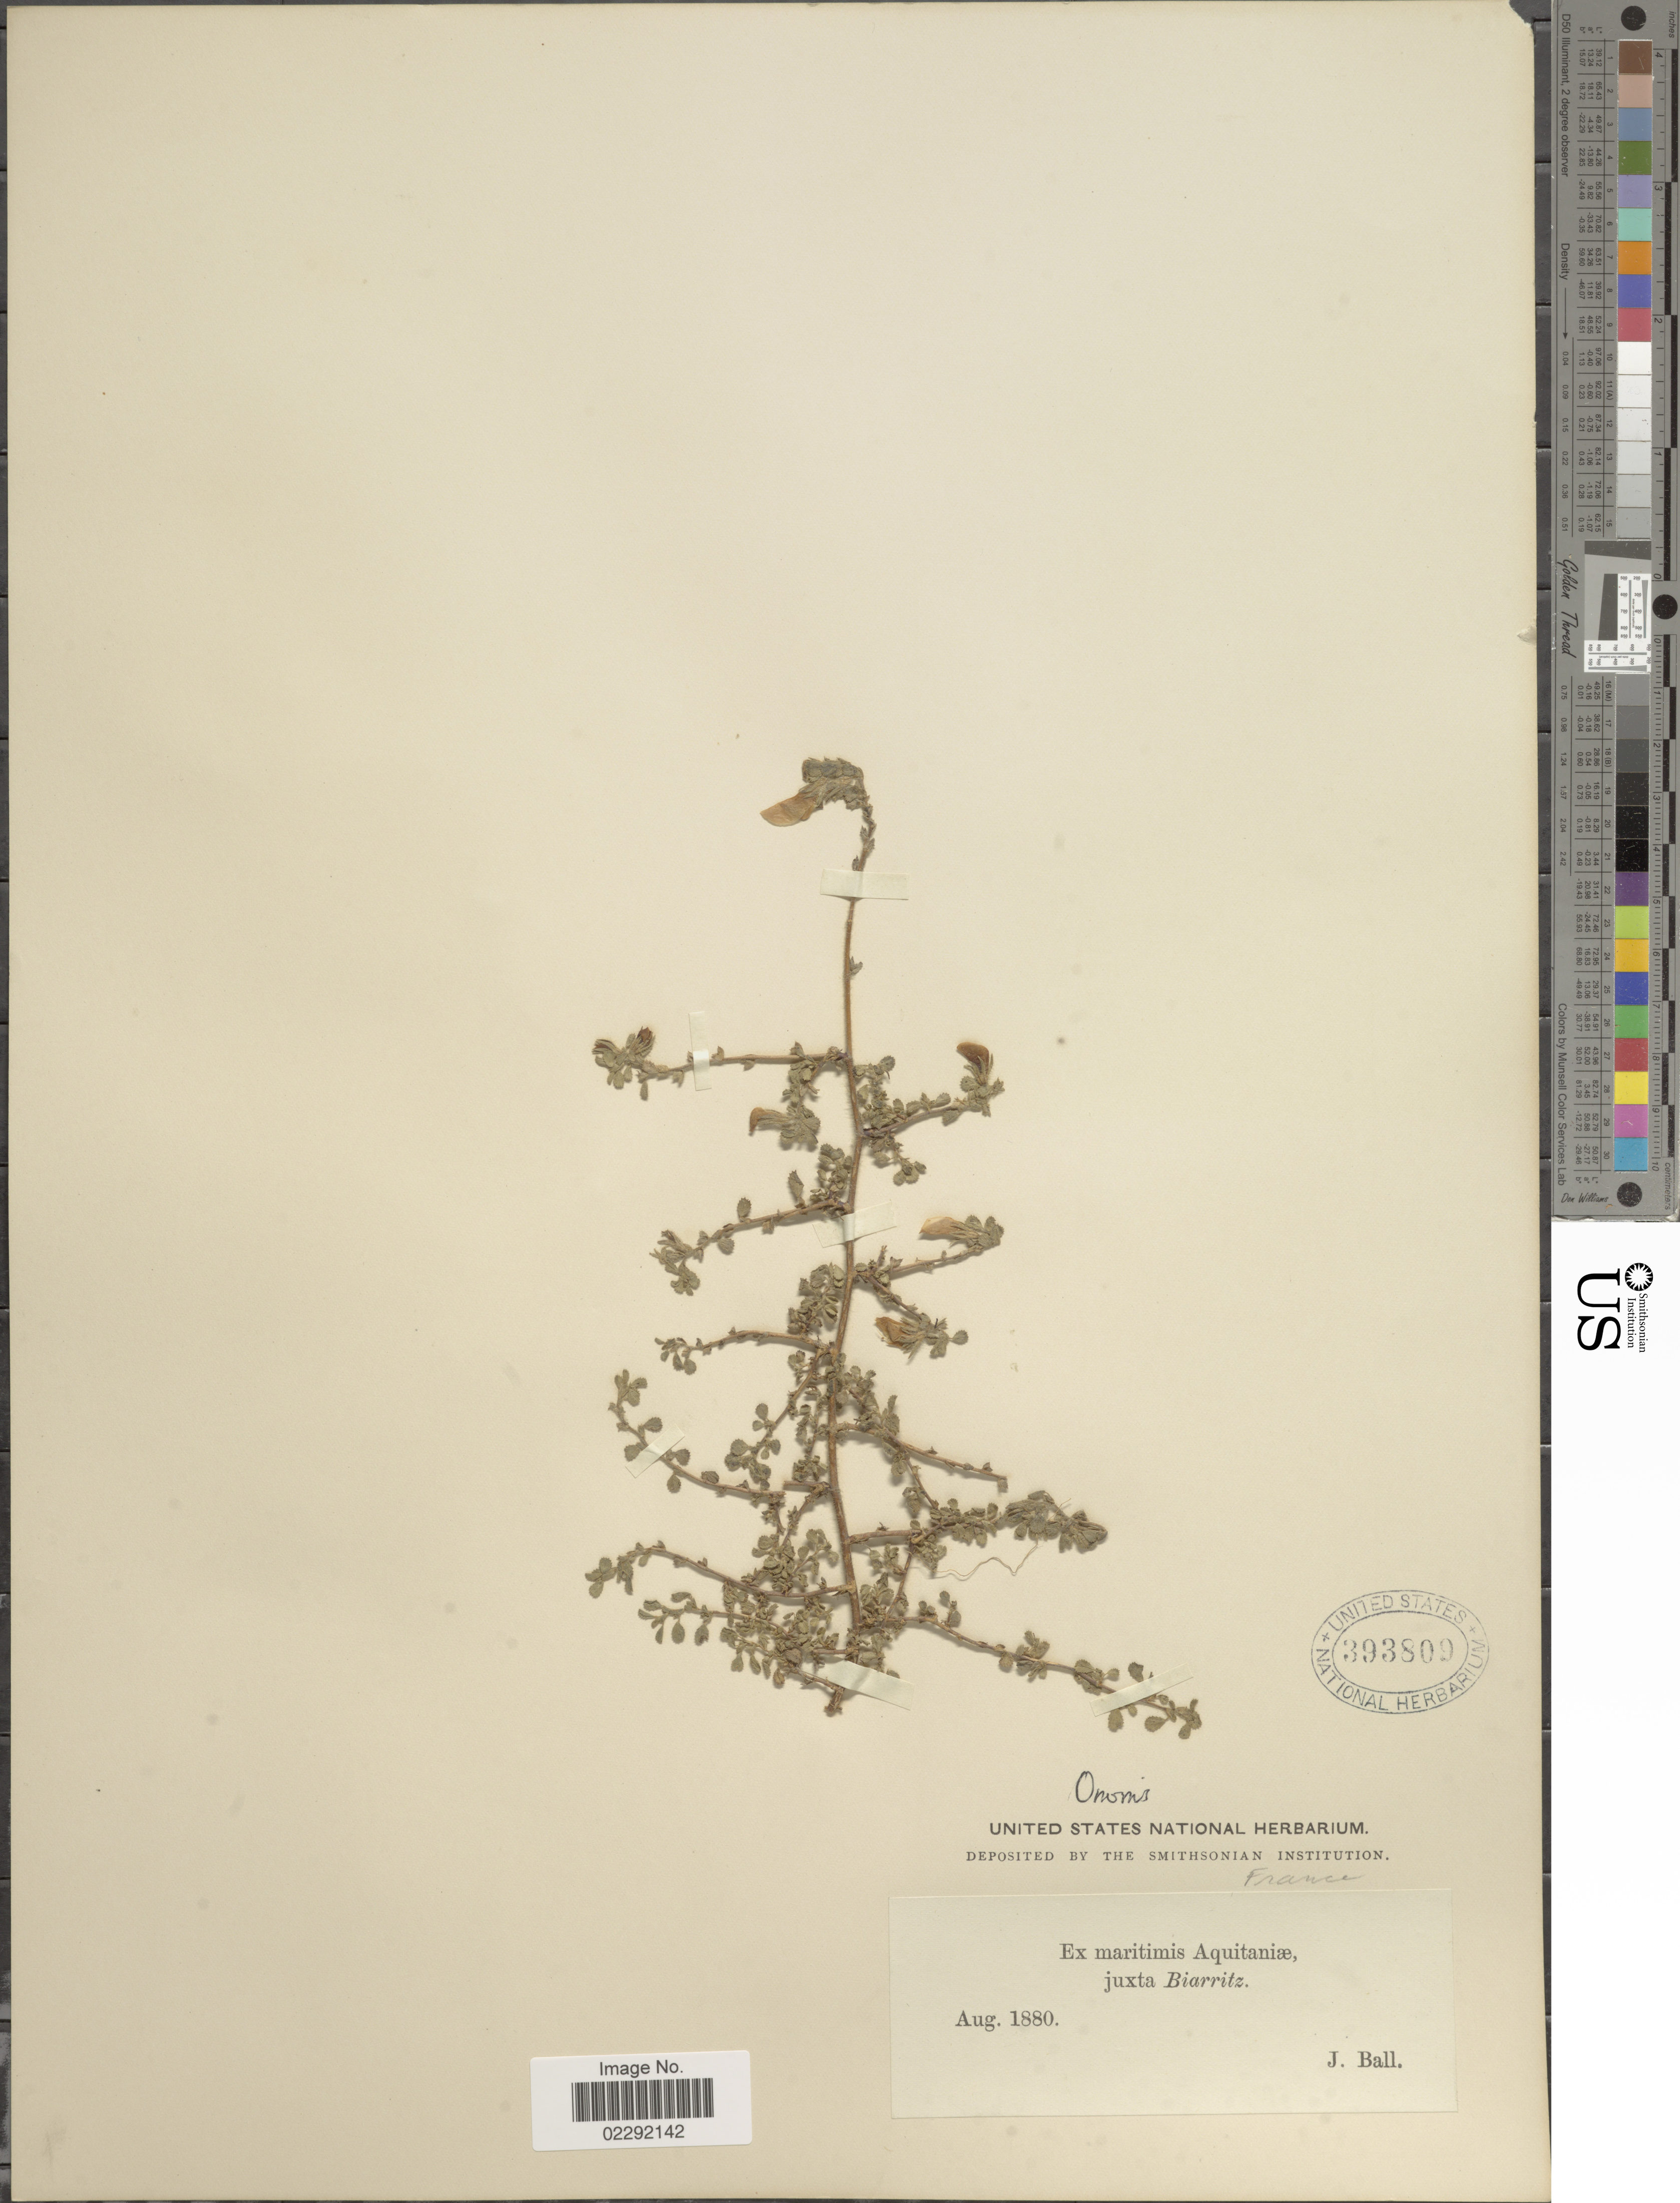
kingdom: Plantae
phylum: Tracheophyta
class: Magnoliopsida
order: Fabales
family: Fabaceae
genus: Ononis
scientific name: Ononis sp.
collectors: J. Ball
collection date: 1880-08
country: France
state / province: Nouvelle-Aquitaine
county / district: Pyrenees-Atlantiques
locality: juxta Biarritz.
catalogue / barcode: US 393809